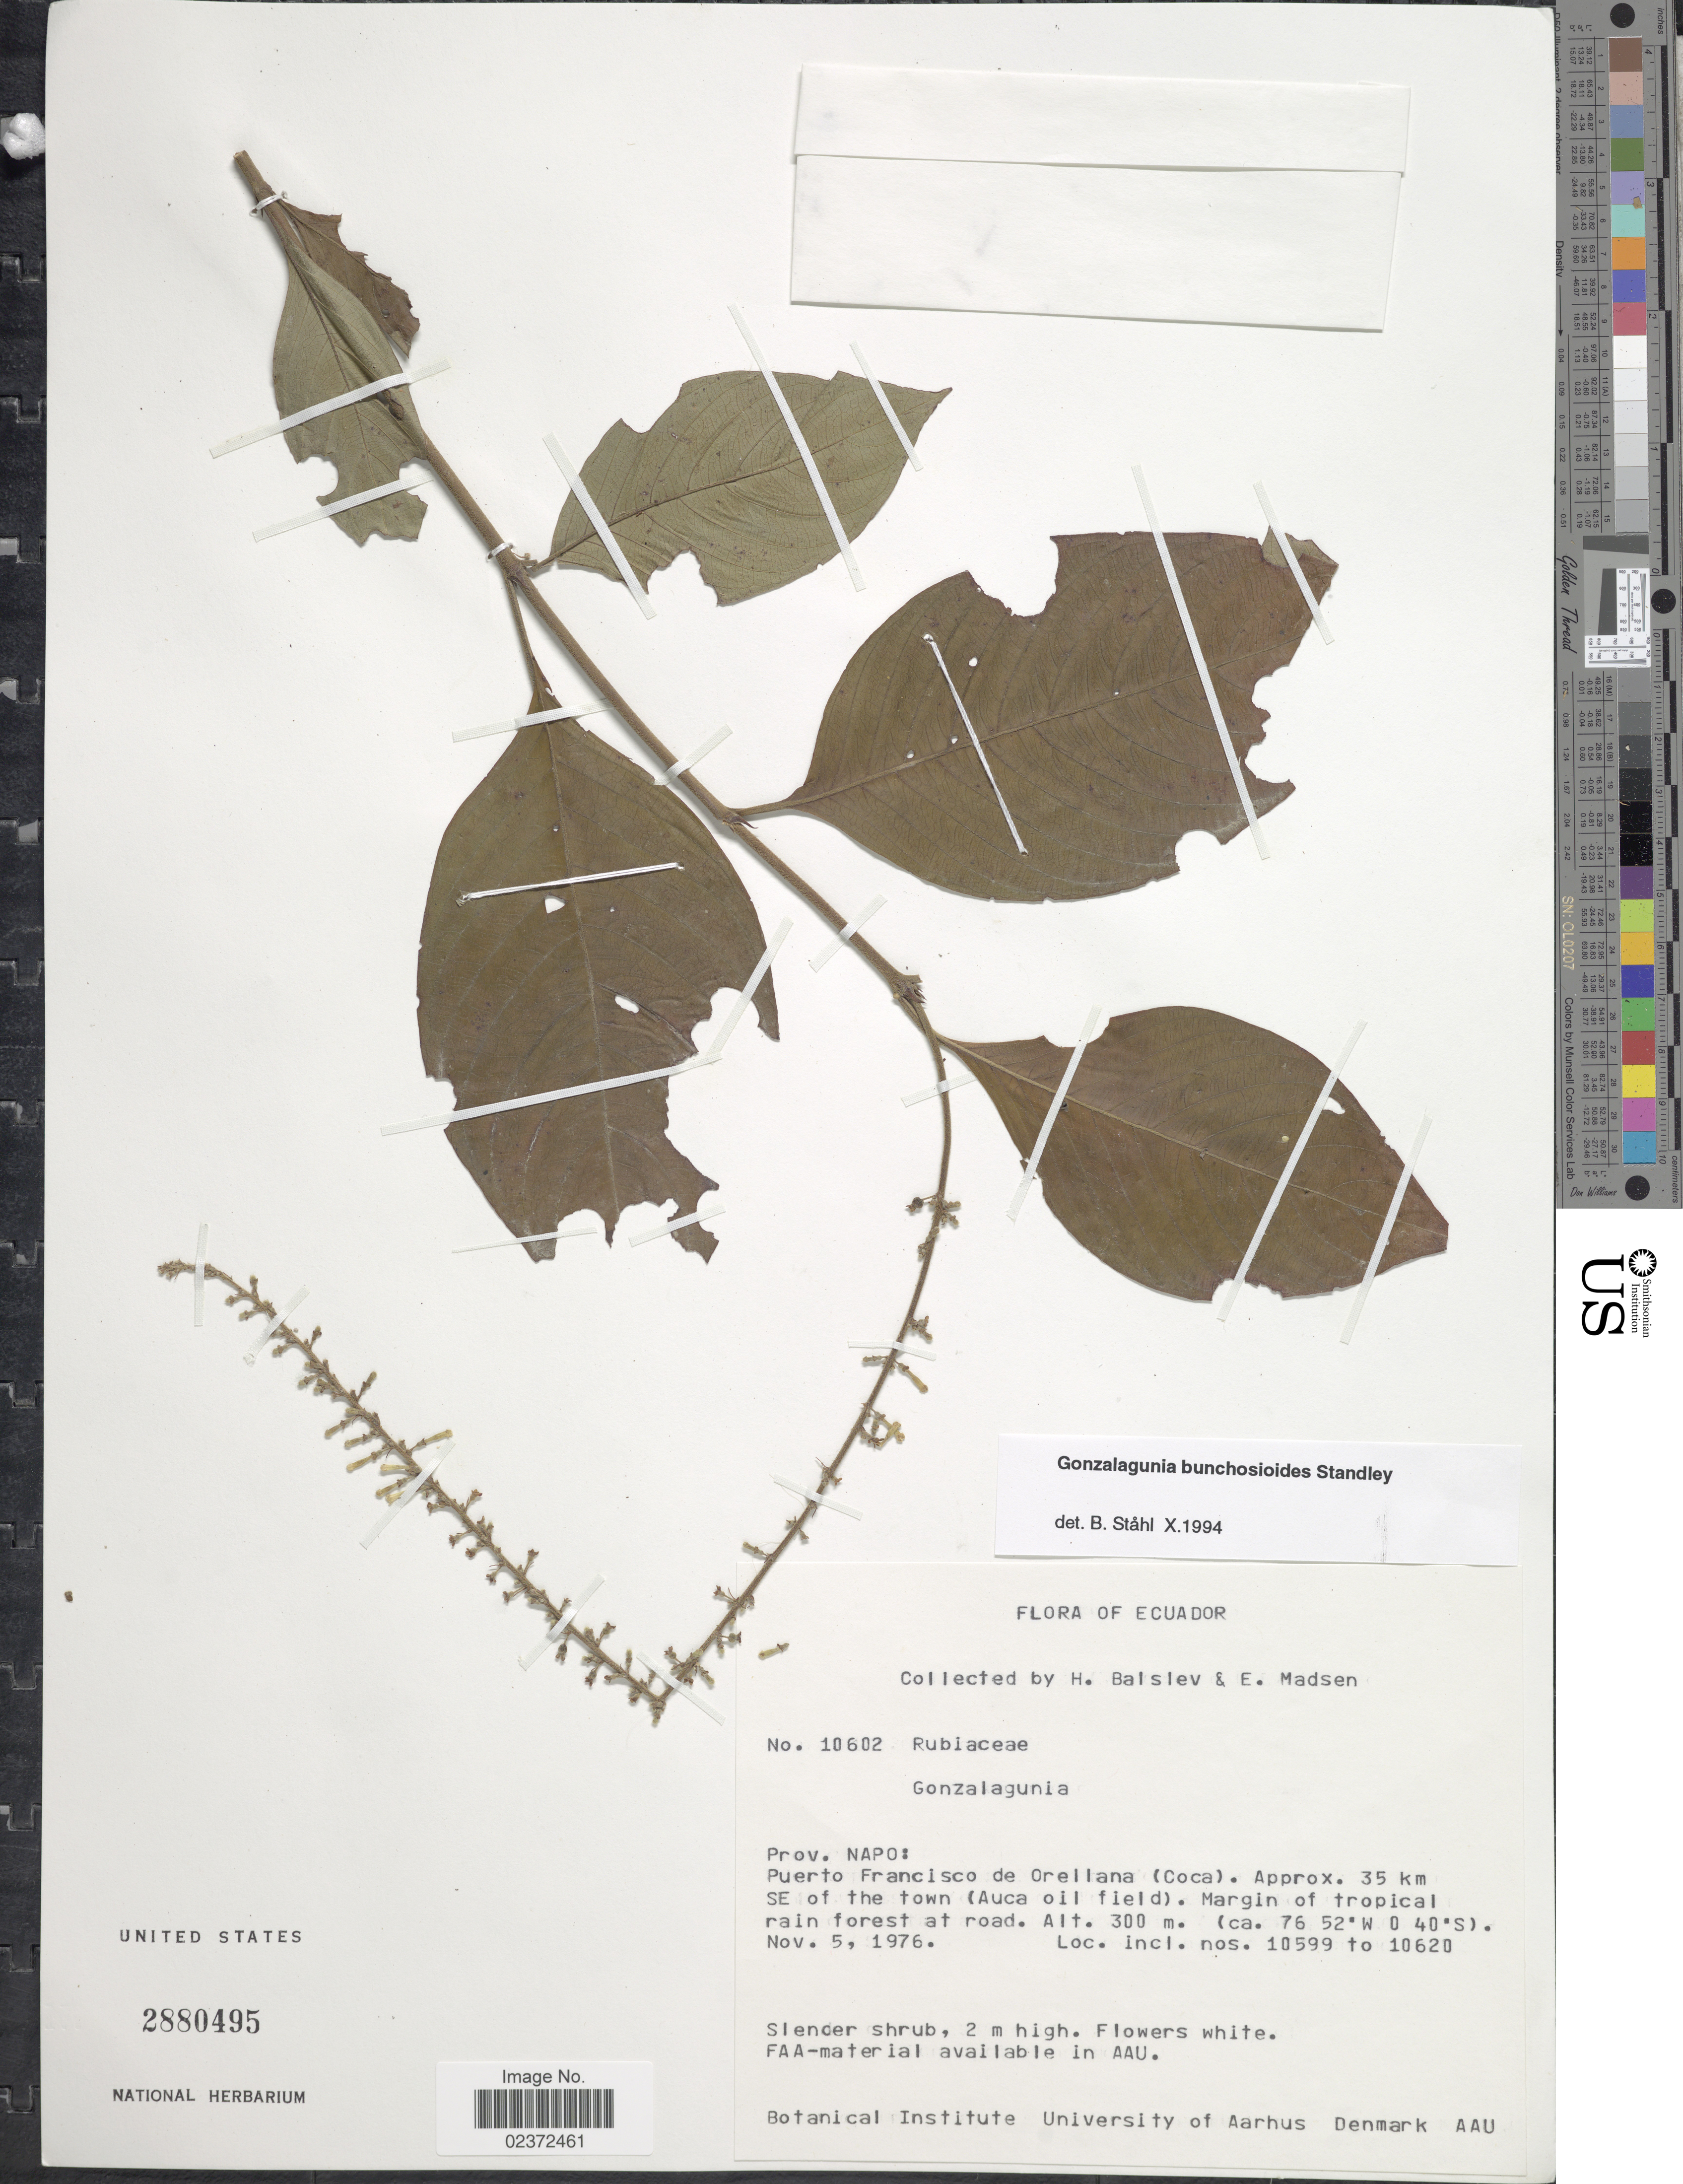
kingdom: Plantae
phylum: Tracheophyta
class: Magnoliopsida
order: Gentianales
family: Rubiaceae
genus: Gonzalagunia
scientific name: Gonzalagunia bunchosioides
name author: Standl.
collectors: H. Balslev & E. Madsen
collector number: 10602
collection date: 1976-11-05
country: Ecuador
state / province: Napo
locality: Puerto Francisco de Orellana (Coca). Approx. 35 km SE of the town (Auca field). Margin of tropical rain forest at road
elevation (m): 300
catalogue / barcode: US 2880495